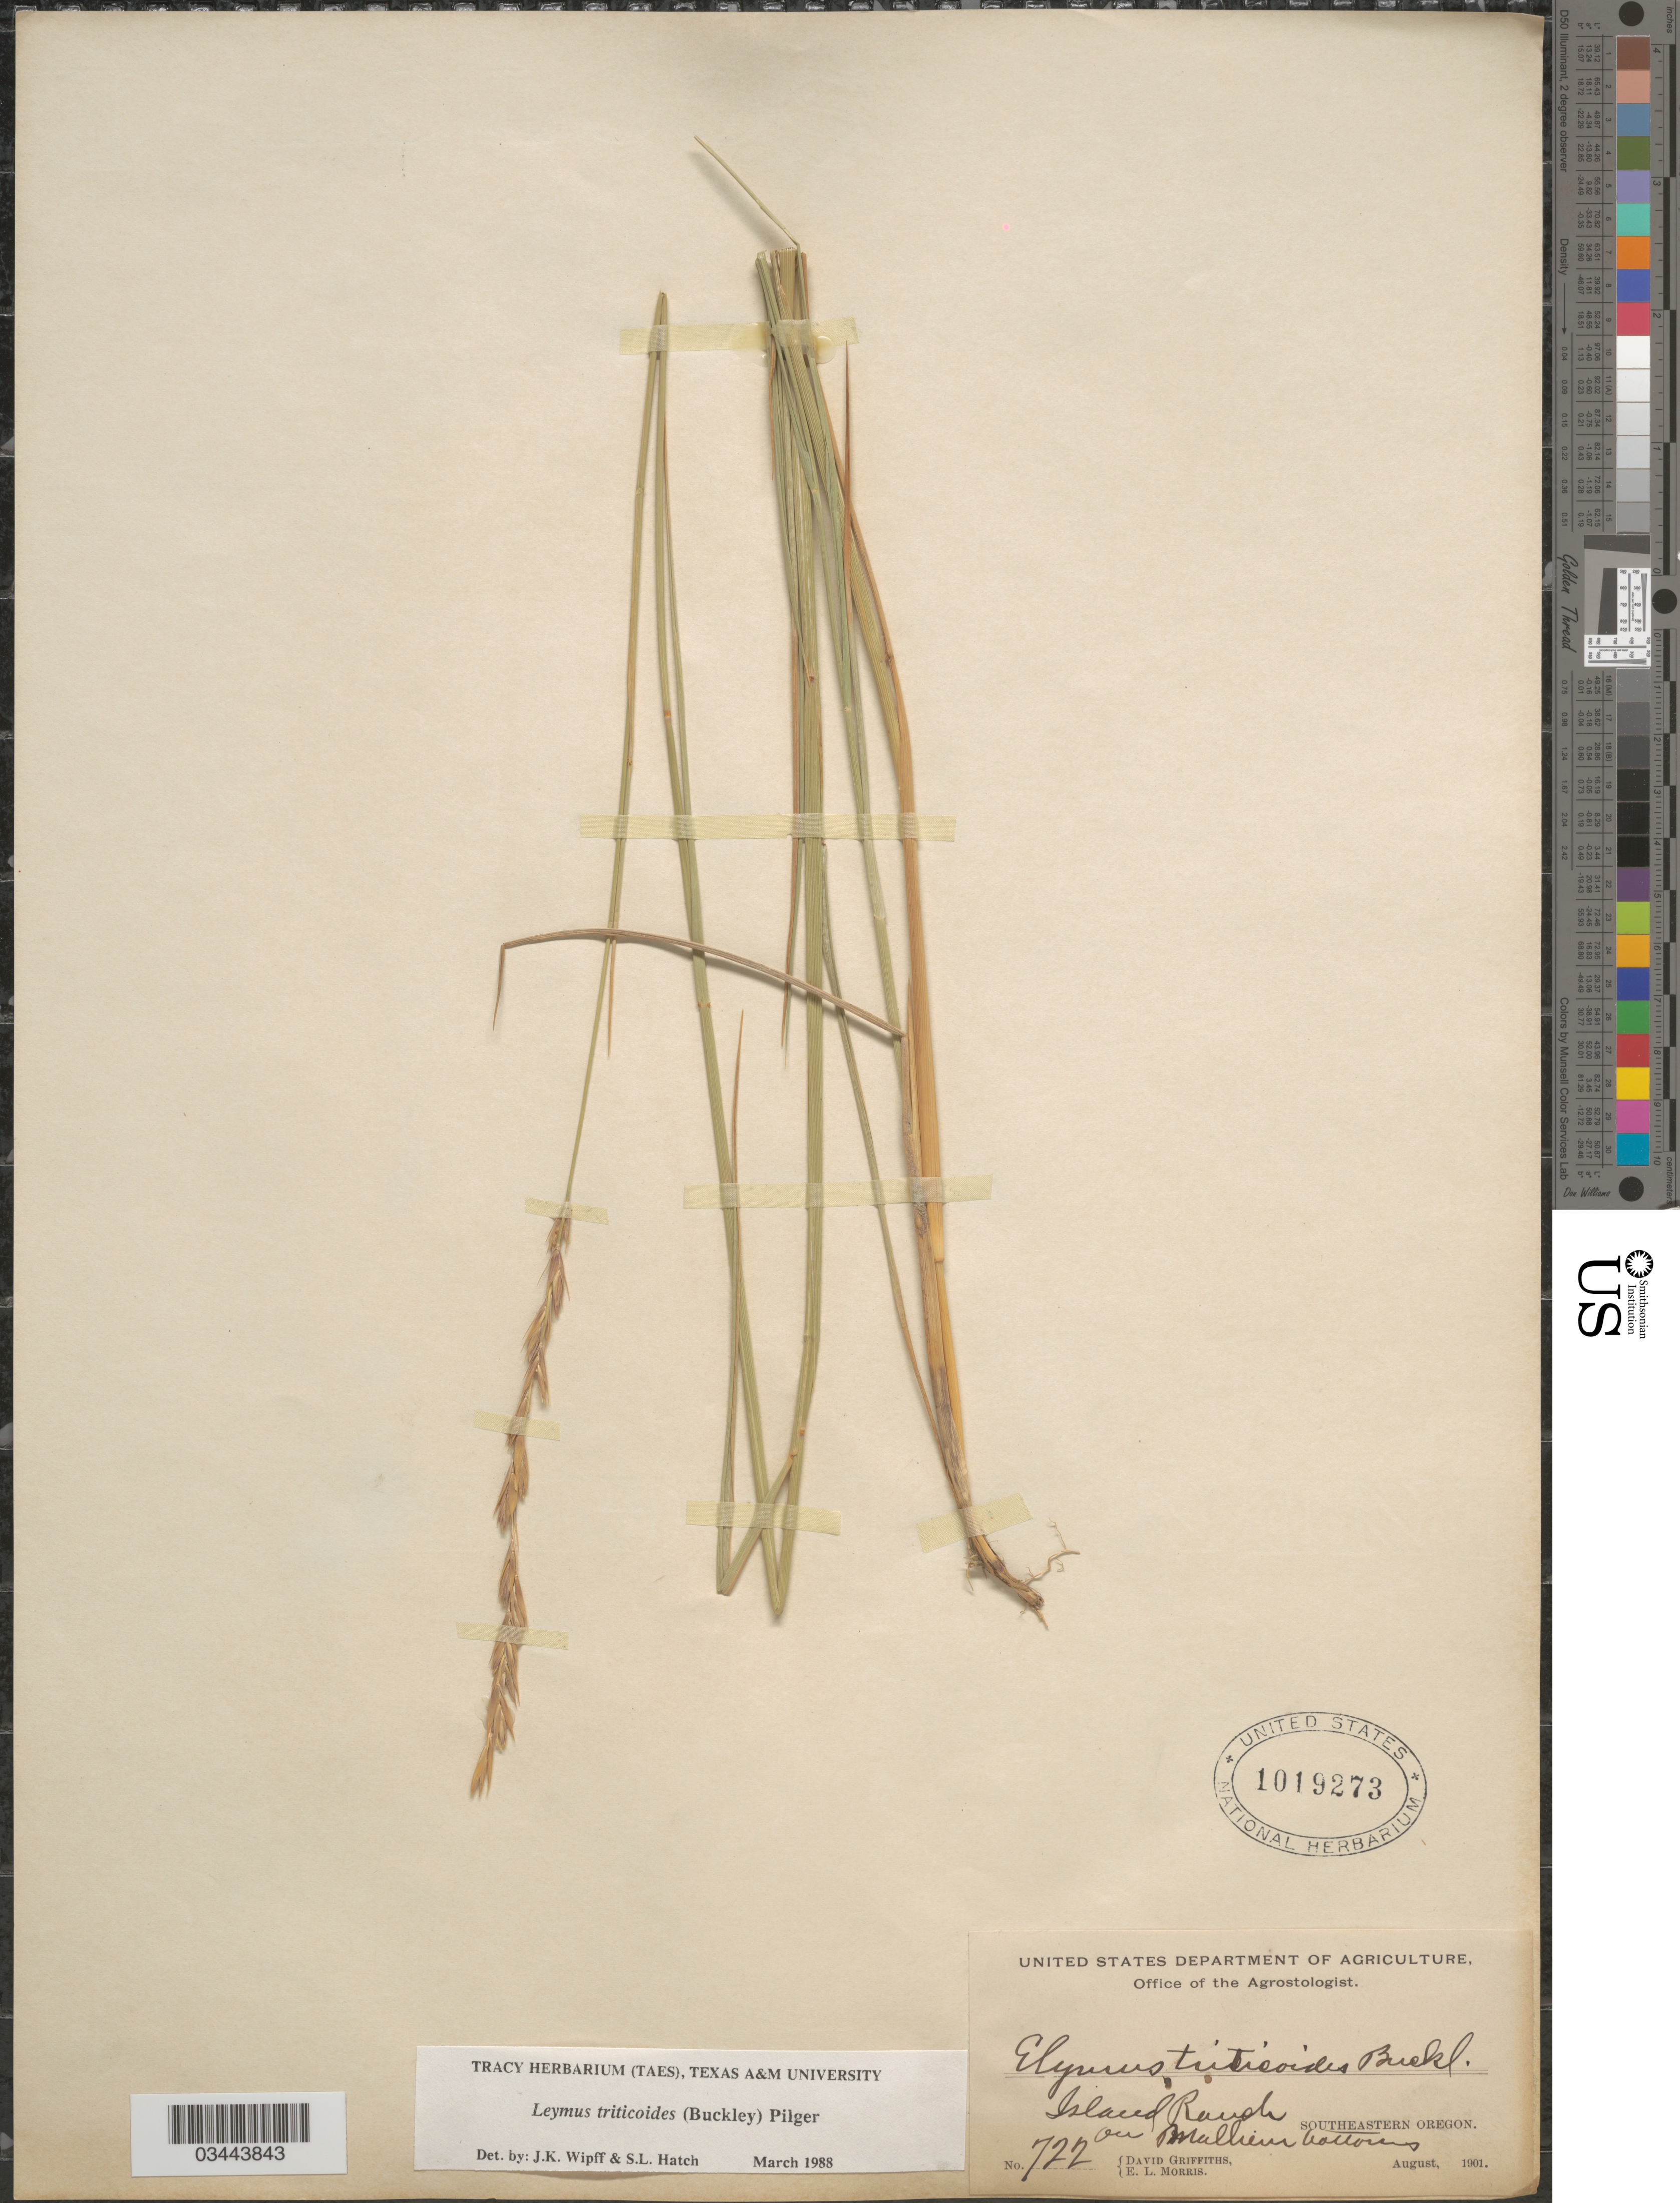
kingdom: Plantae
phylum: Tracheophyta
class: Liliopsida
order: Poales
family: Poaceae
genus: Leymus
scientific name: Leymus triticoides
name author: (Buckley) Pilg.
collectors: D. Griffiths & E. Morris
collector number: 722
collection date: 1901-08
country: United States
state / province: Oregon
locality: Island Ranch on Malheur bottoms. Southeastern Oregon.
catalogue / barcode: US 1019273